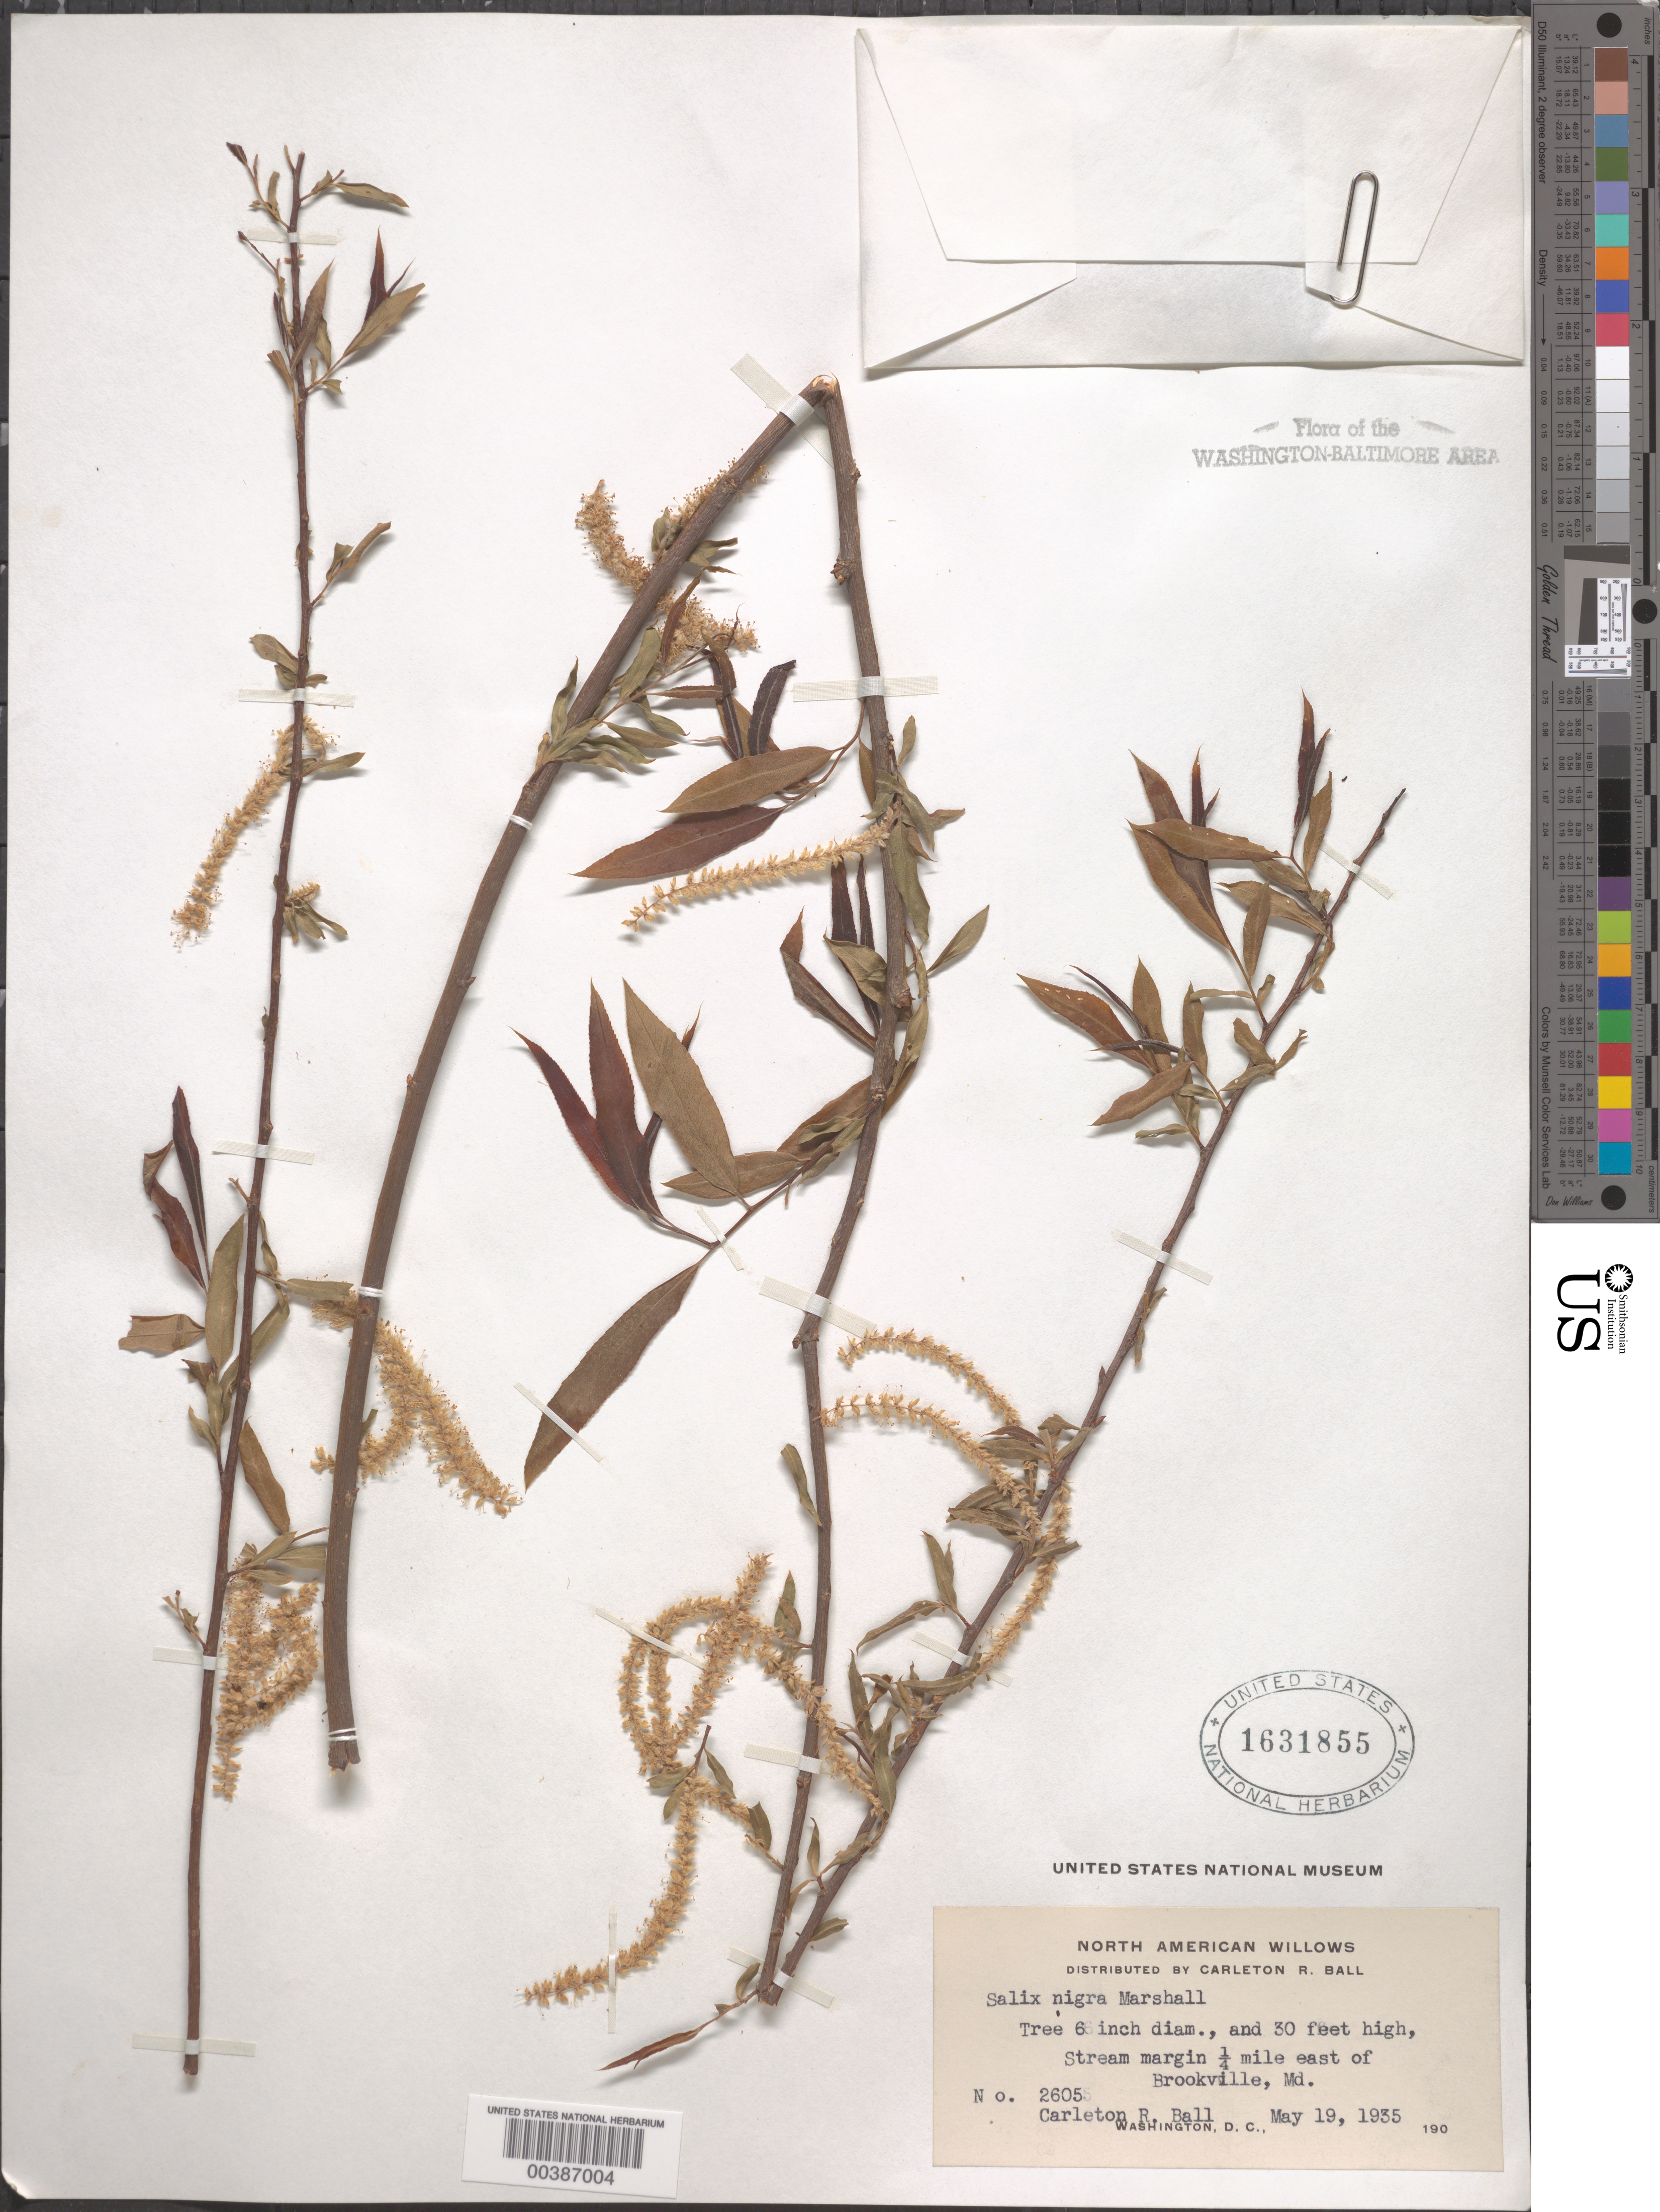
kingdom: Plantae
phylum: Tracheophyta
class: Magnoliopsida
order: Malpighiales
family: Salicaceae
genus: Salix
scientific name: Salix nigra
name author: Marshall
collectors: C. R. Ball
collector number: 2605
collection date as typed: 19 May 1935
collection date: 1935-05-19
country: United States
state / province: Maryland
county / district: Montgomery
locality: East of Brookville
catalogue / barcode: US 1631855